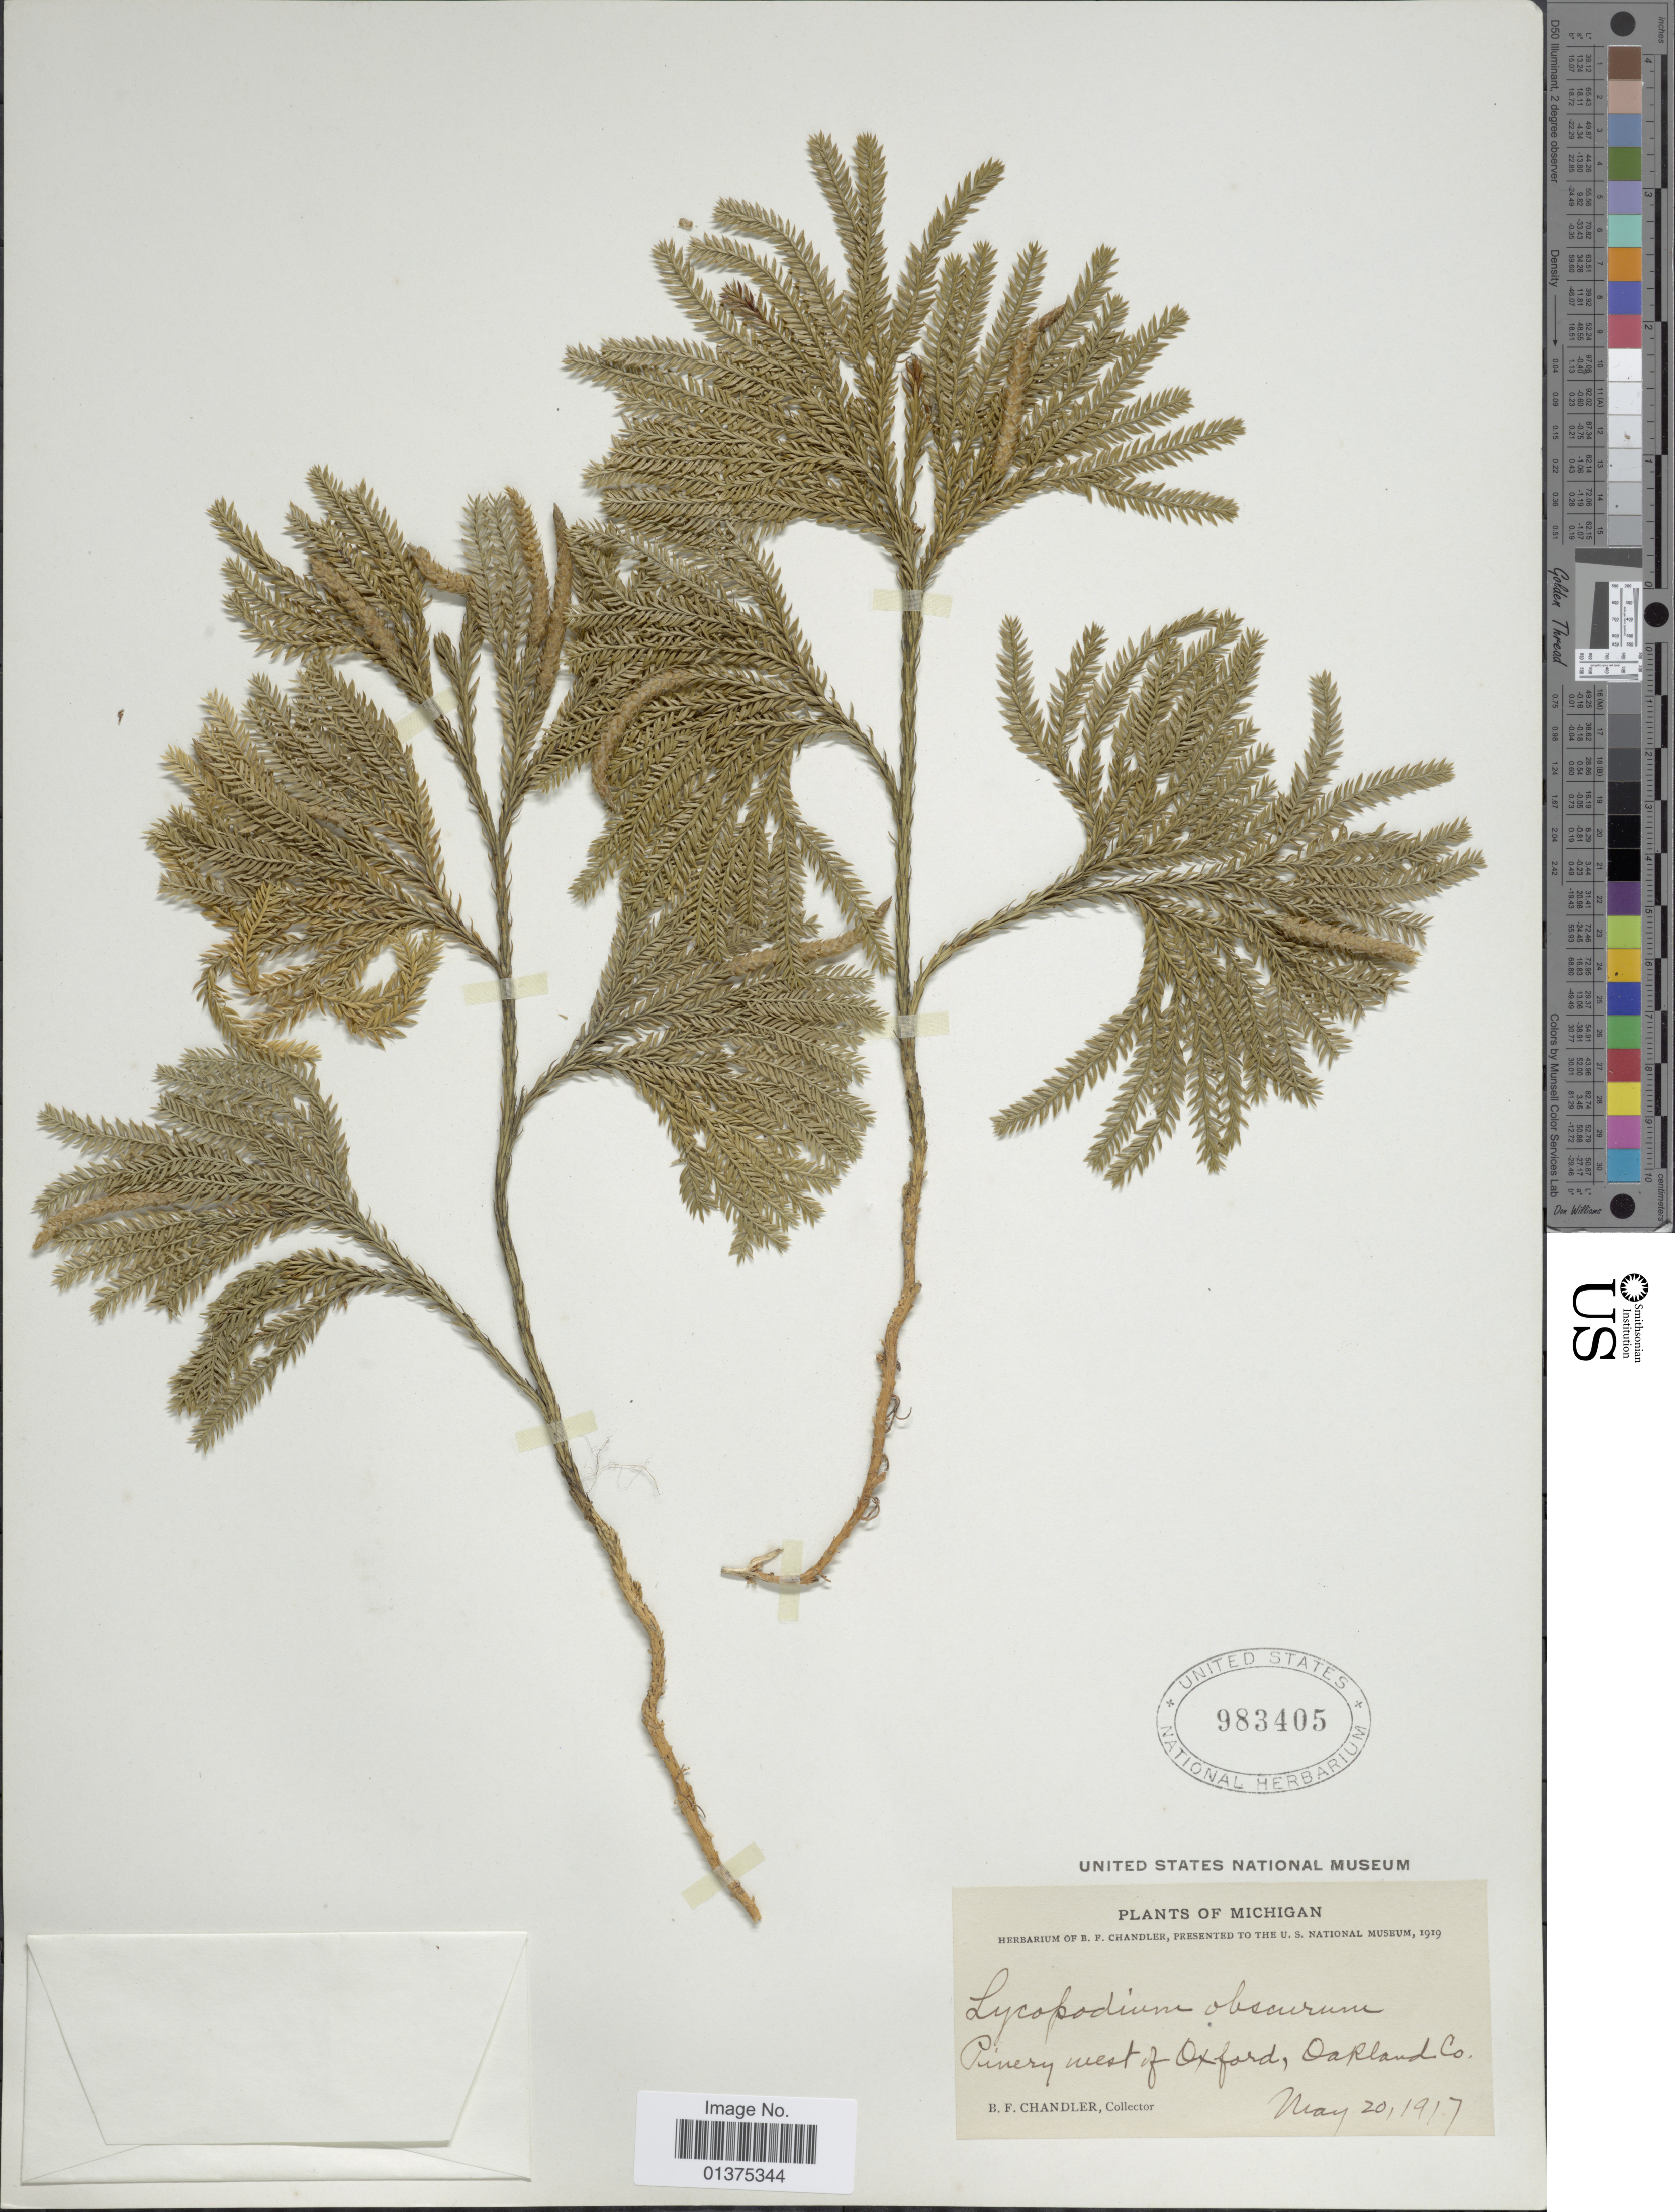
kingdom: Plantae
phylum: Tracheophyta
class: Lycopodiopsida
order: Lycopodiales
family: Lycopodiaceae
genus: Dendrolycopodium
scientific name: Dendrolycopodium obscurum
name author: (L.) A. Haines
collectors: B. F. Chandler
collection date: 1917-05-20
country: United States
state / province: Michigan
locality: Pinery west of Oxford, Oakland Co.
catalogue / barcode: US 983405